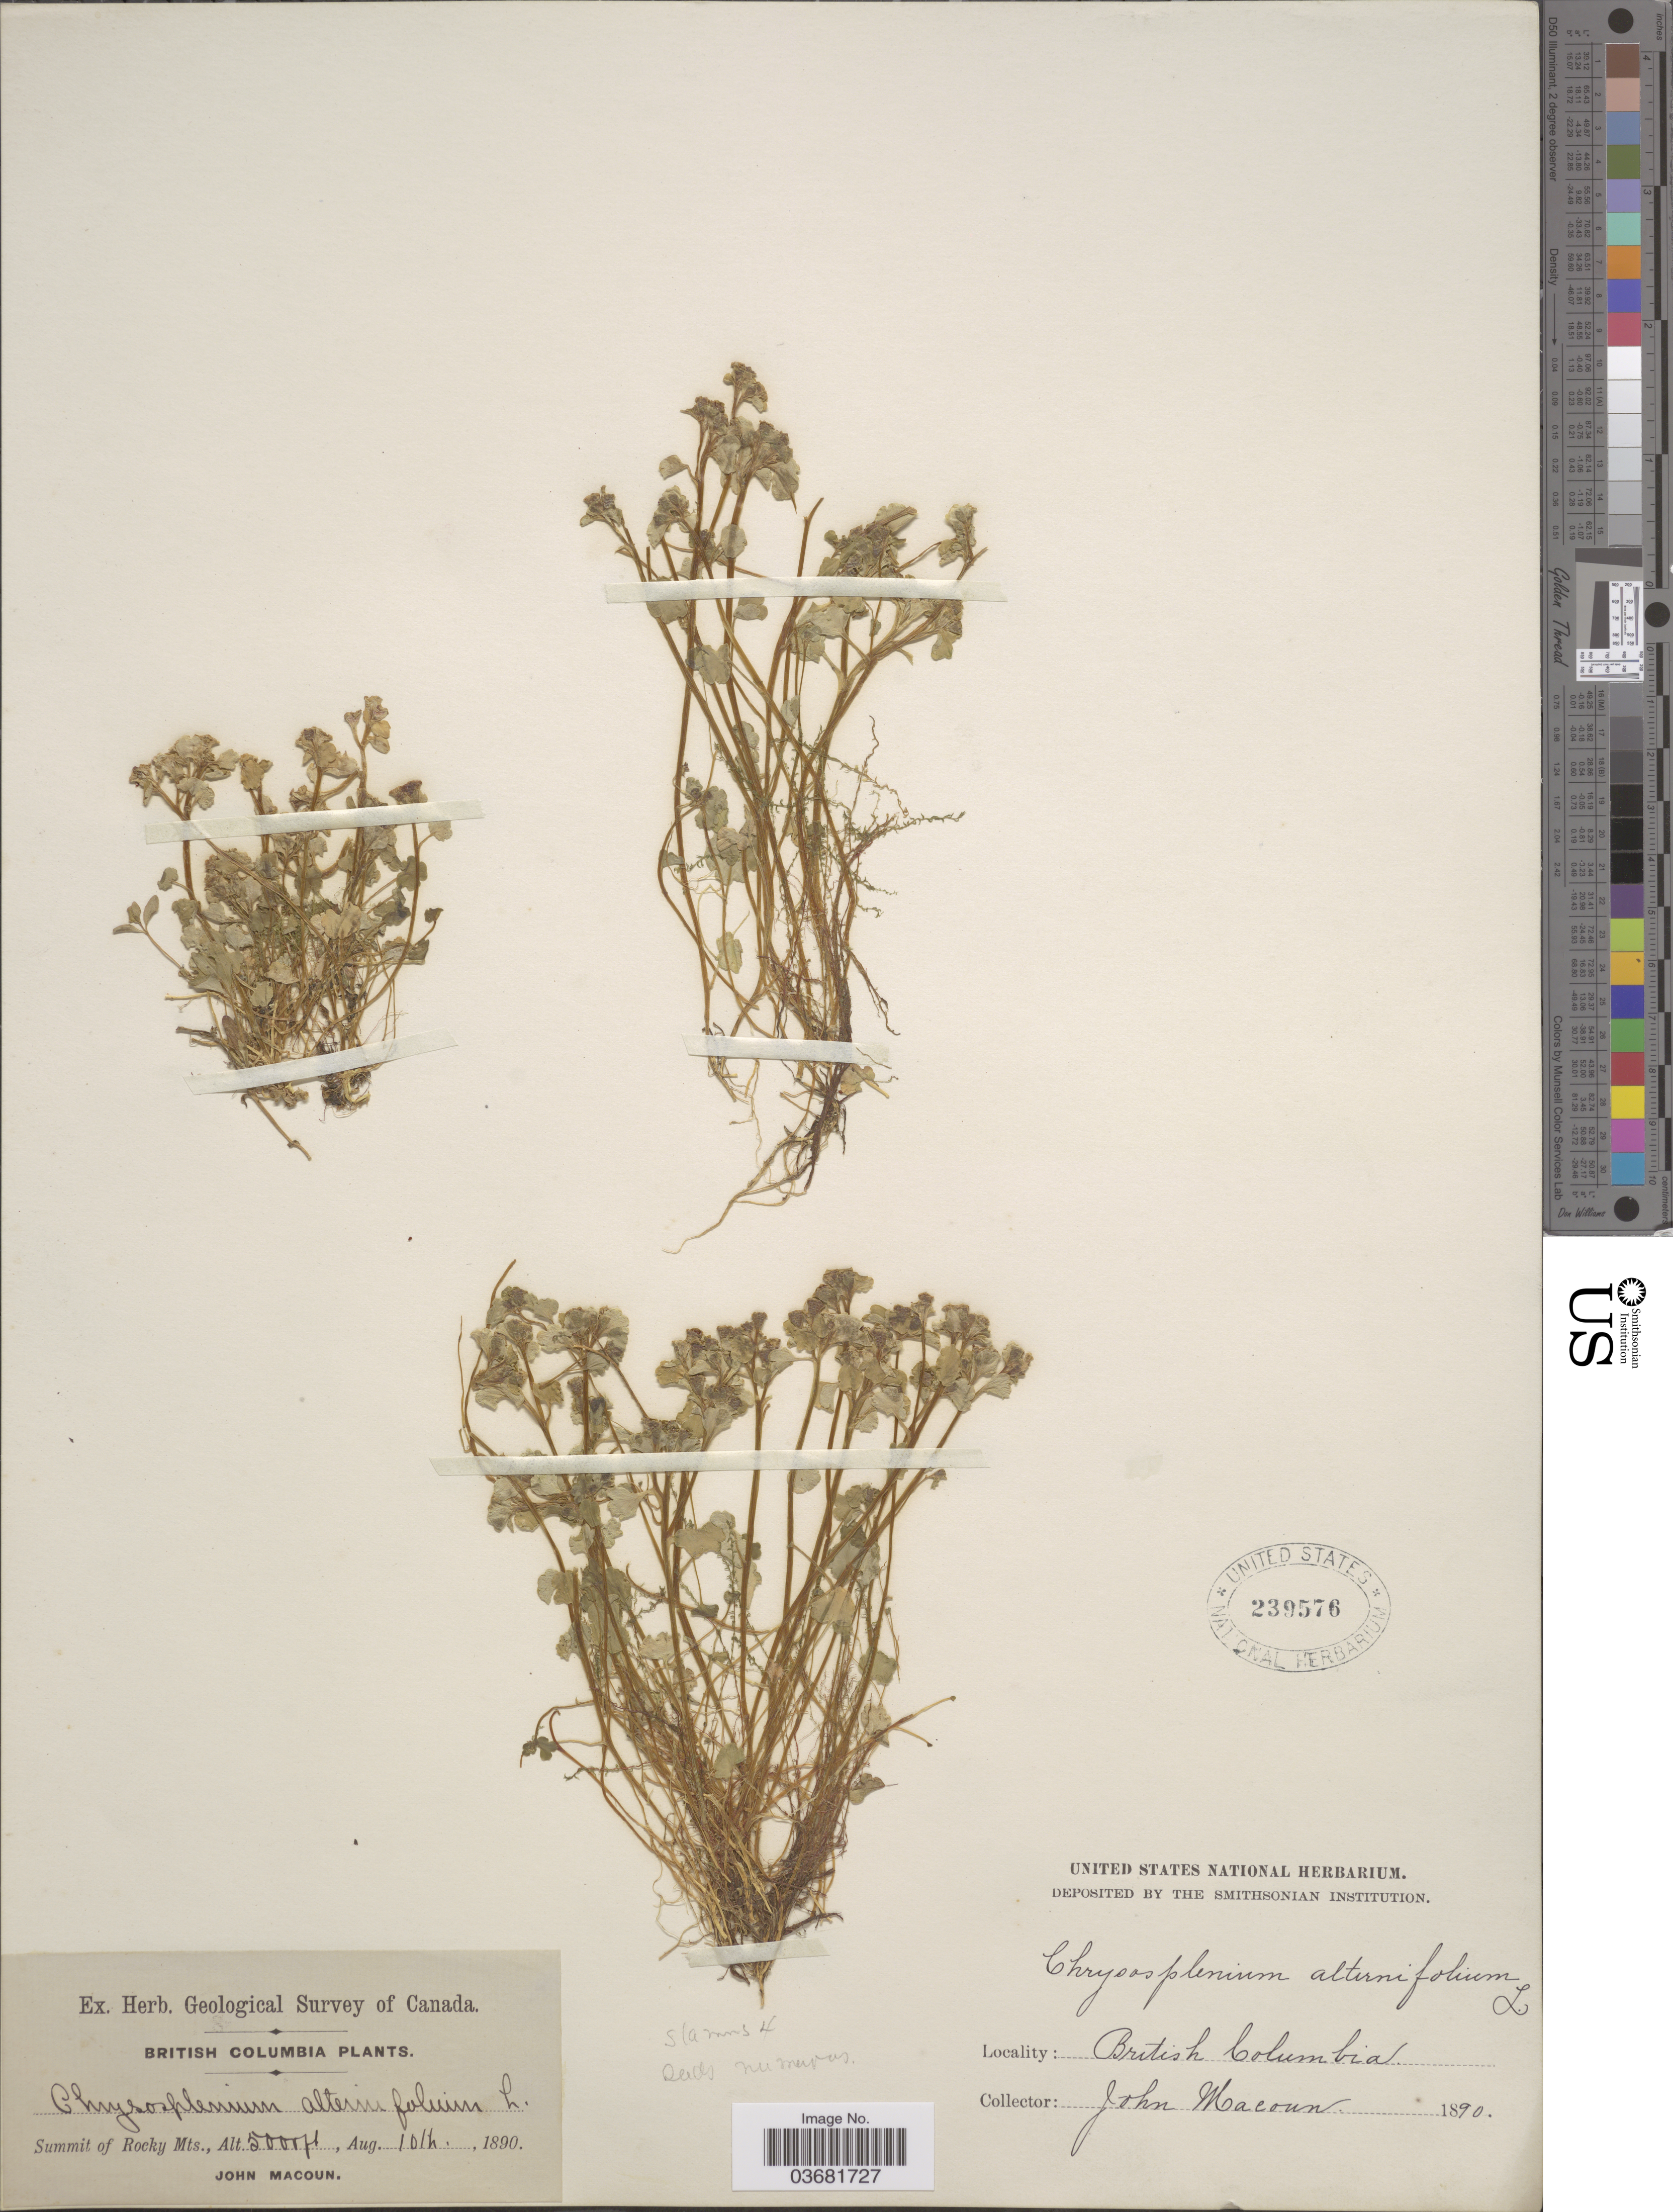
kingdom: Plantae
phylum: Tracheophyta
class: Magnoliopsida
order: Saxifragales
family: Saxifragaceae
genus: Chrysosplenium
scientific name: Chrysosplenium tetrandrum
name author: (N. Lund) Th. Fr.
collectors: J. Macoun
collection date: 1890-08-10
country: Canada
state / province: British Columbia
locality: Geological Survey of Canada. Summit of Rocky Mts.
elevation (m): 1524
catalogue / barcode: US 239576